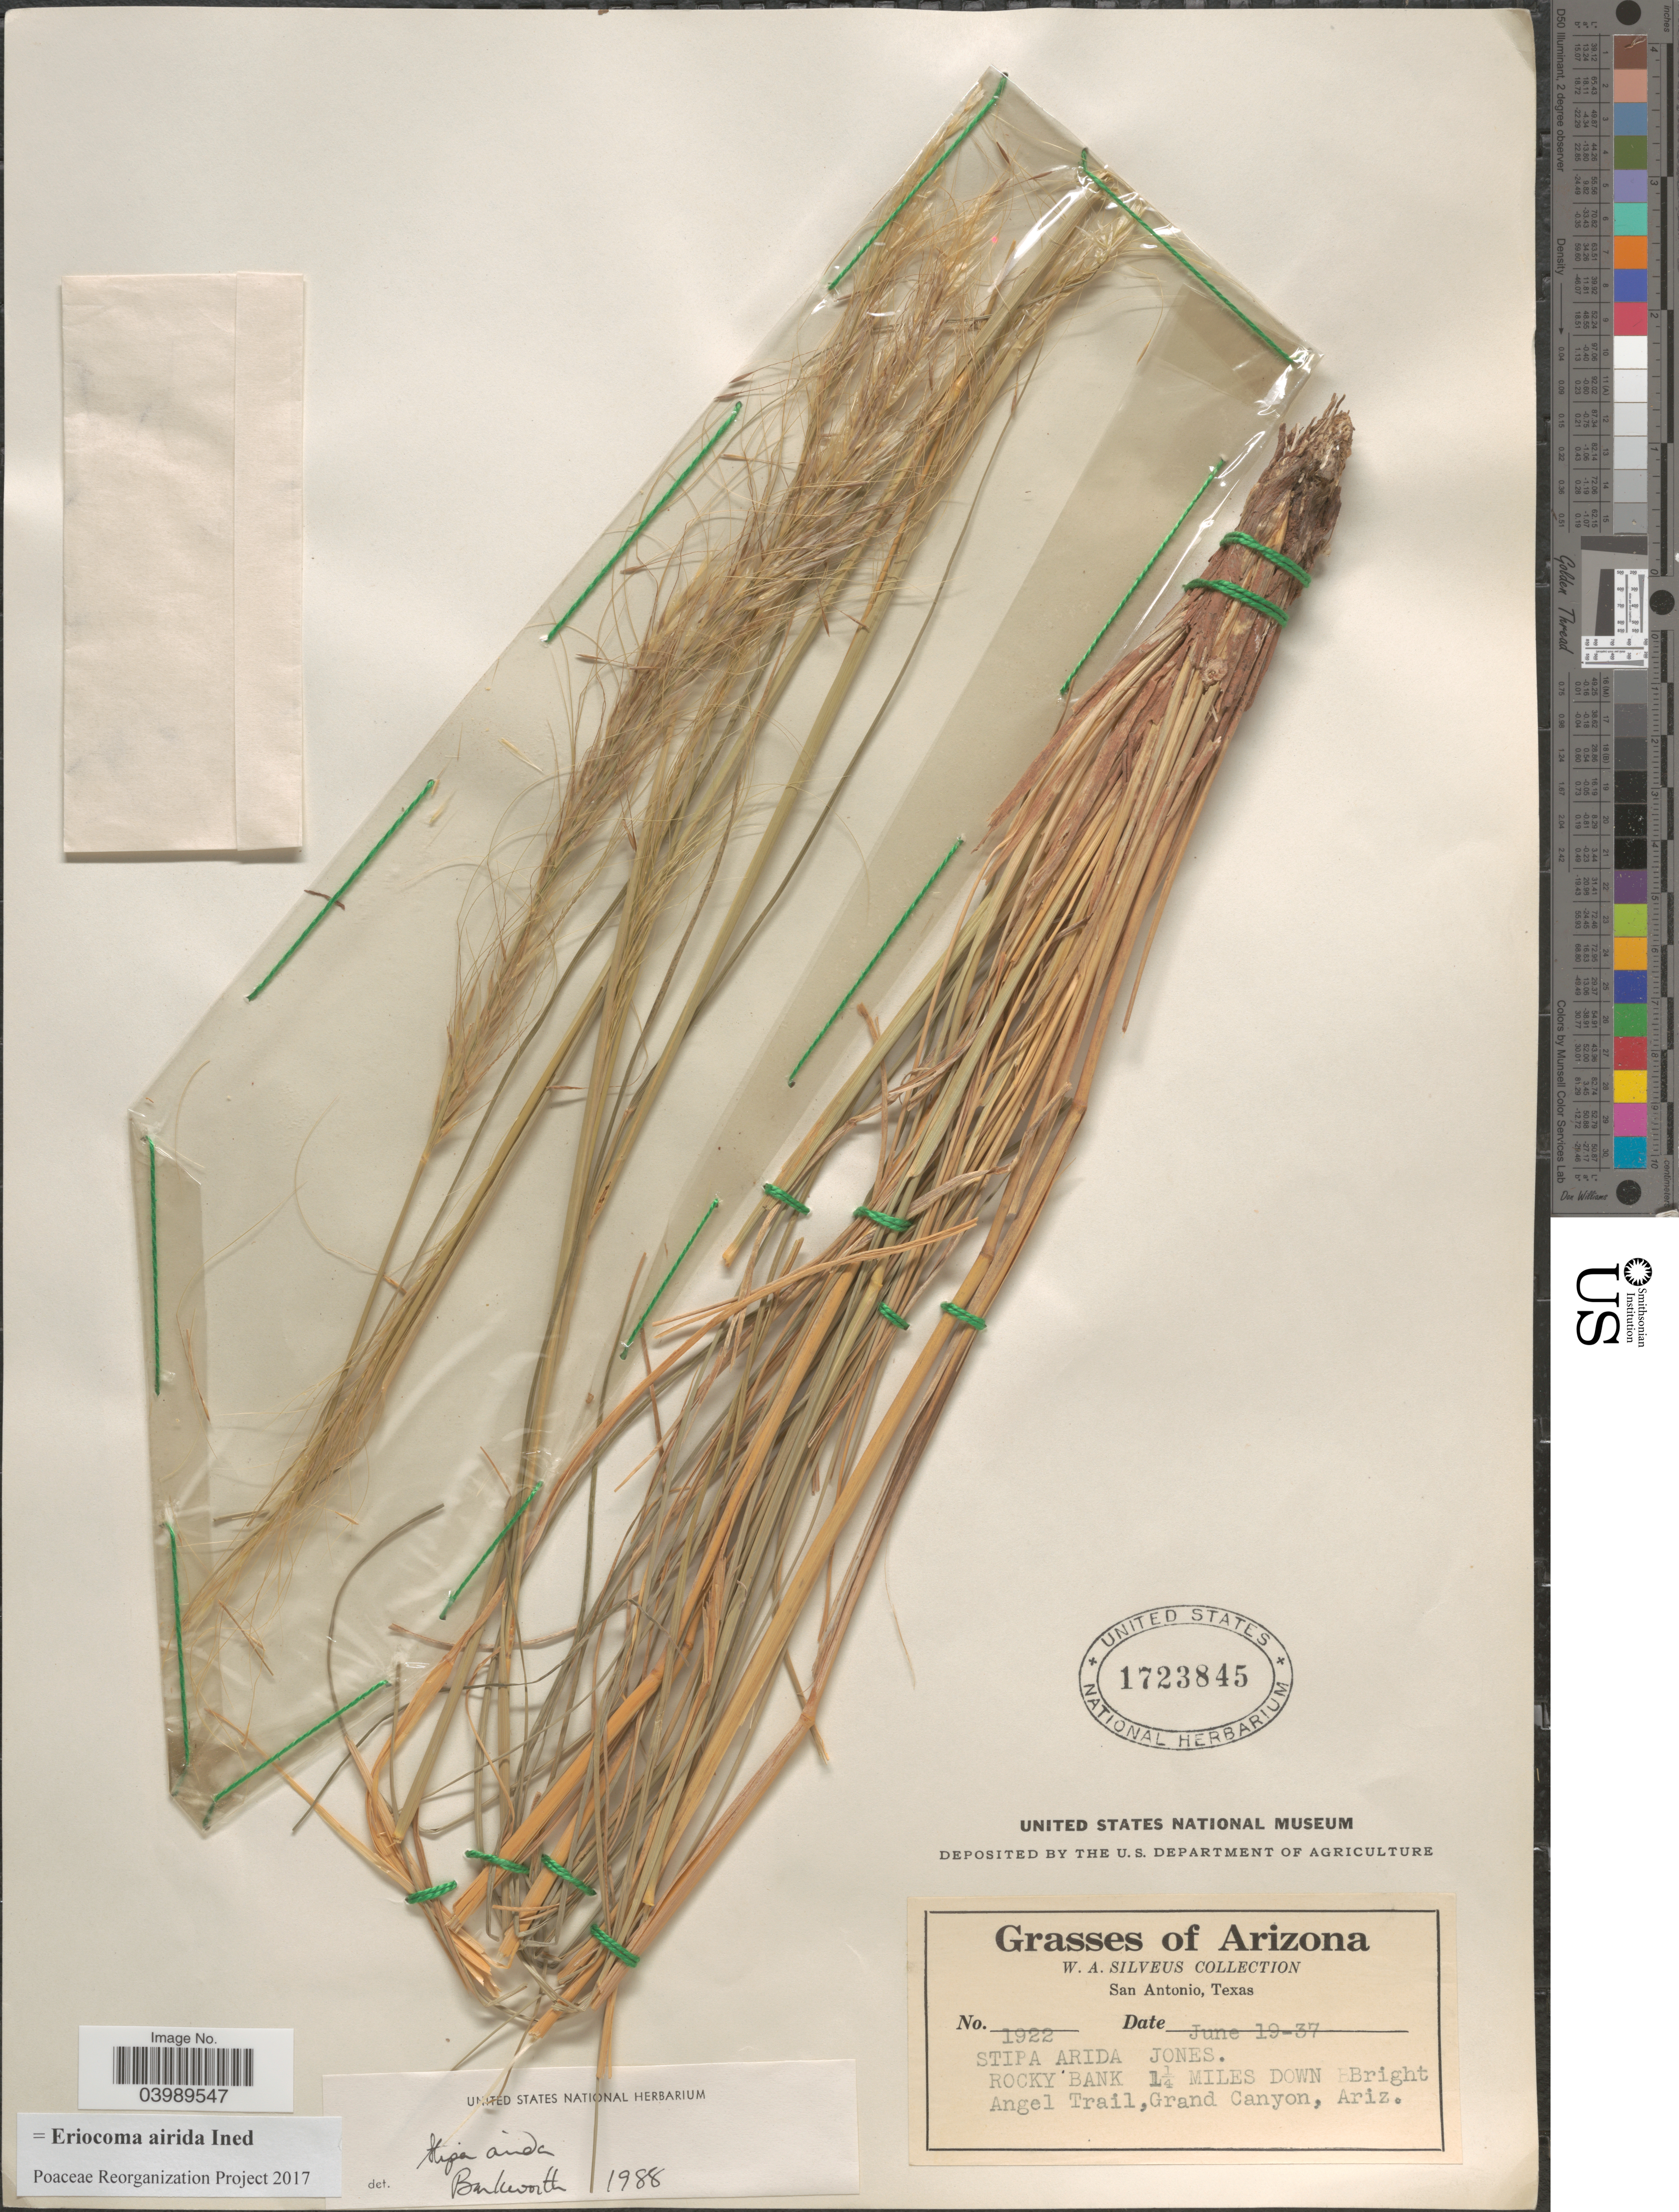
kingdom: Plantae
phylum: Tracheophyta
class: Liliopsida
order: Poales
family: Poaceae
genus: Eriocoma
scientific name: Eriocoma arida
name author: (M.E. Jones) Romasch.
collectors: W. Silveus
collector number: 1922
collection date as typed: Transcribed d/m/y: 19/6/37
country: United States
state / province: Arizona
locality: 1¼ miles down Bright Angel Trail, Grand Canyon.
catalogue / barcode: US 1723845